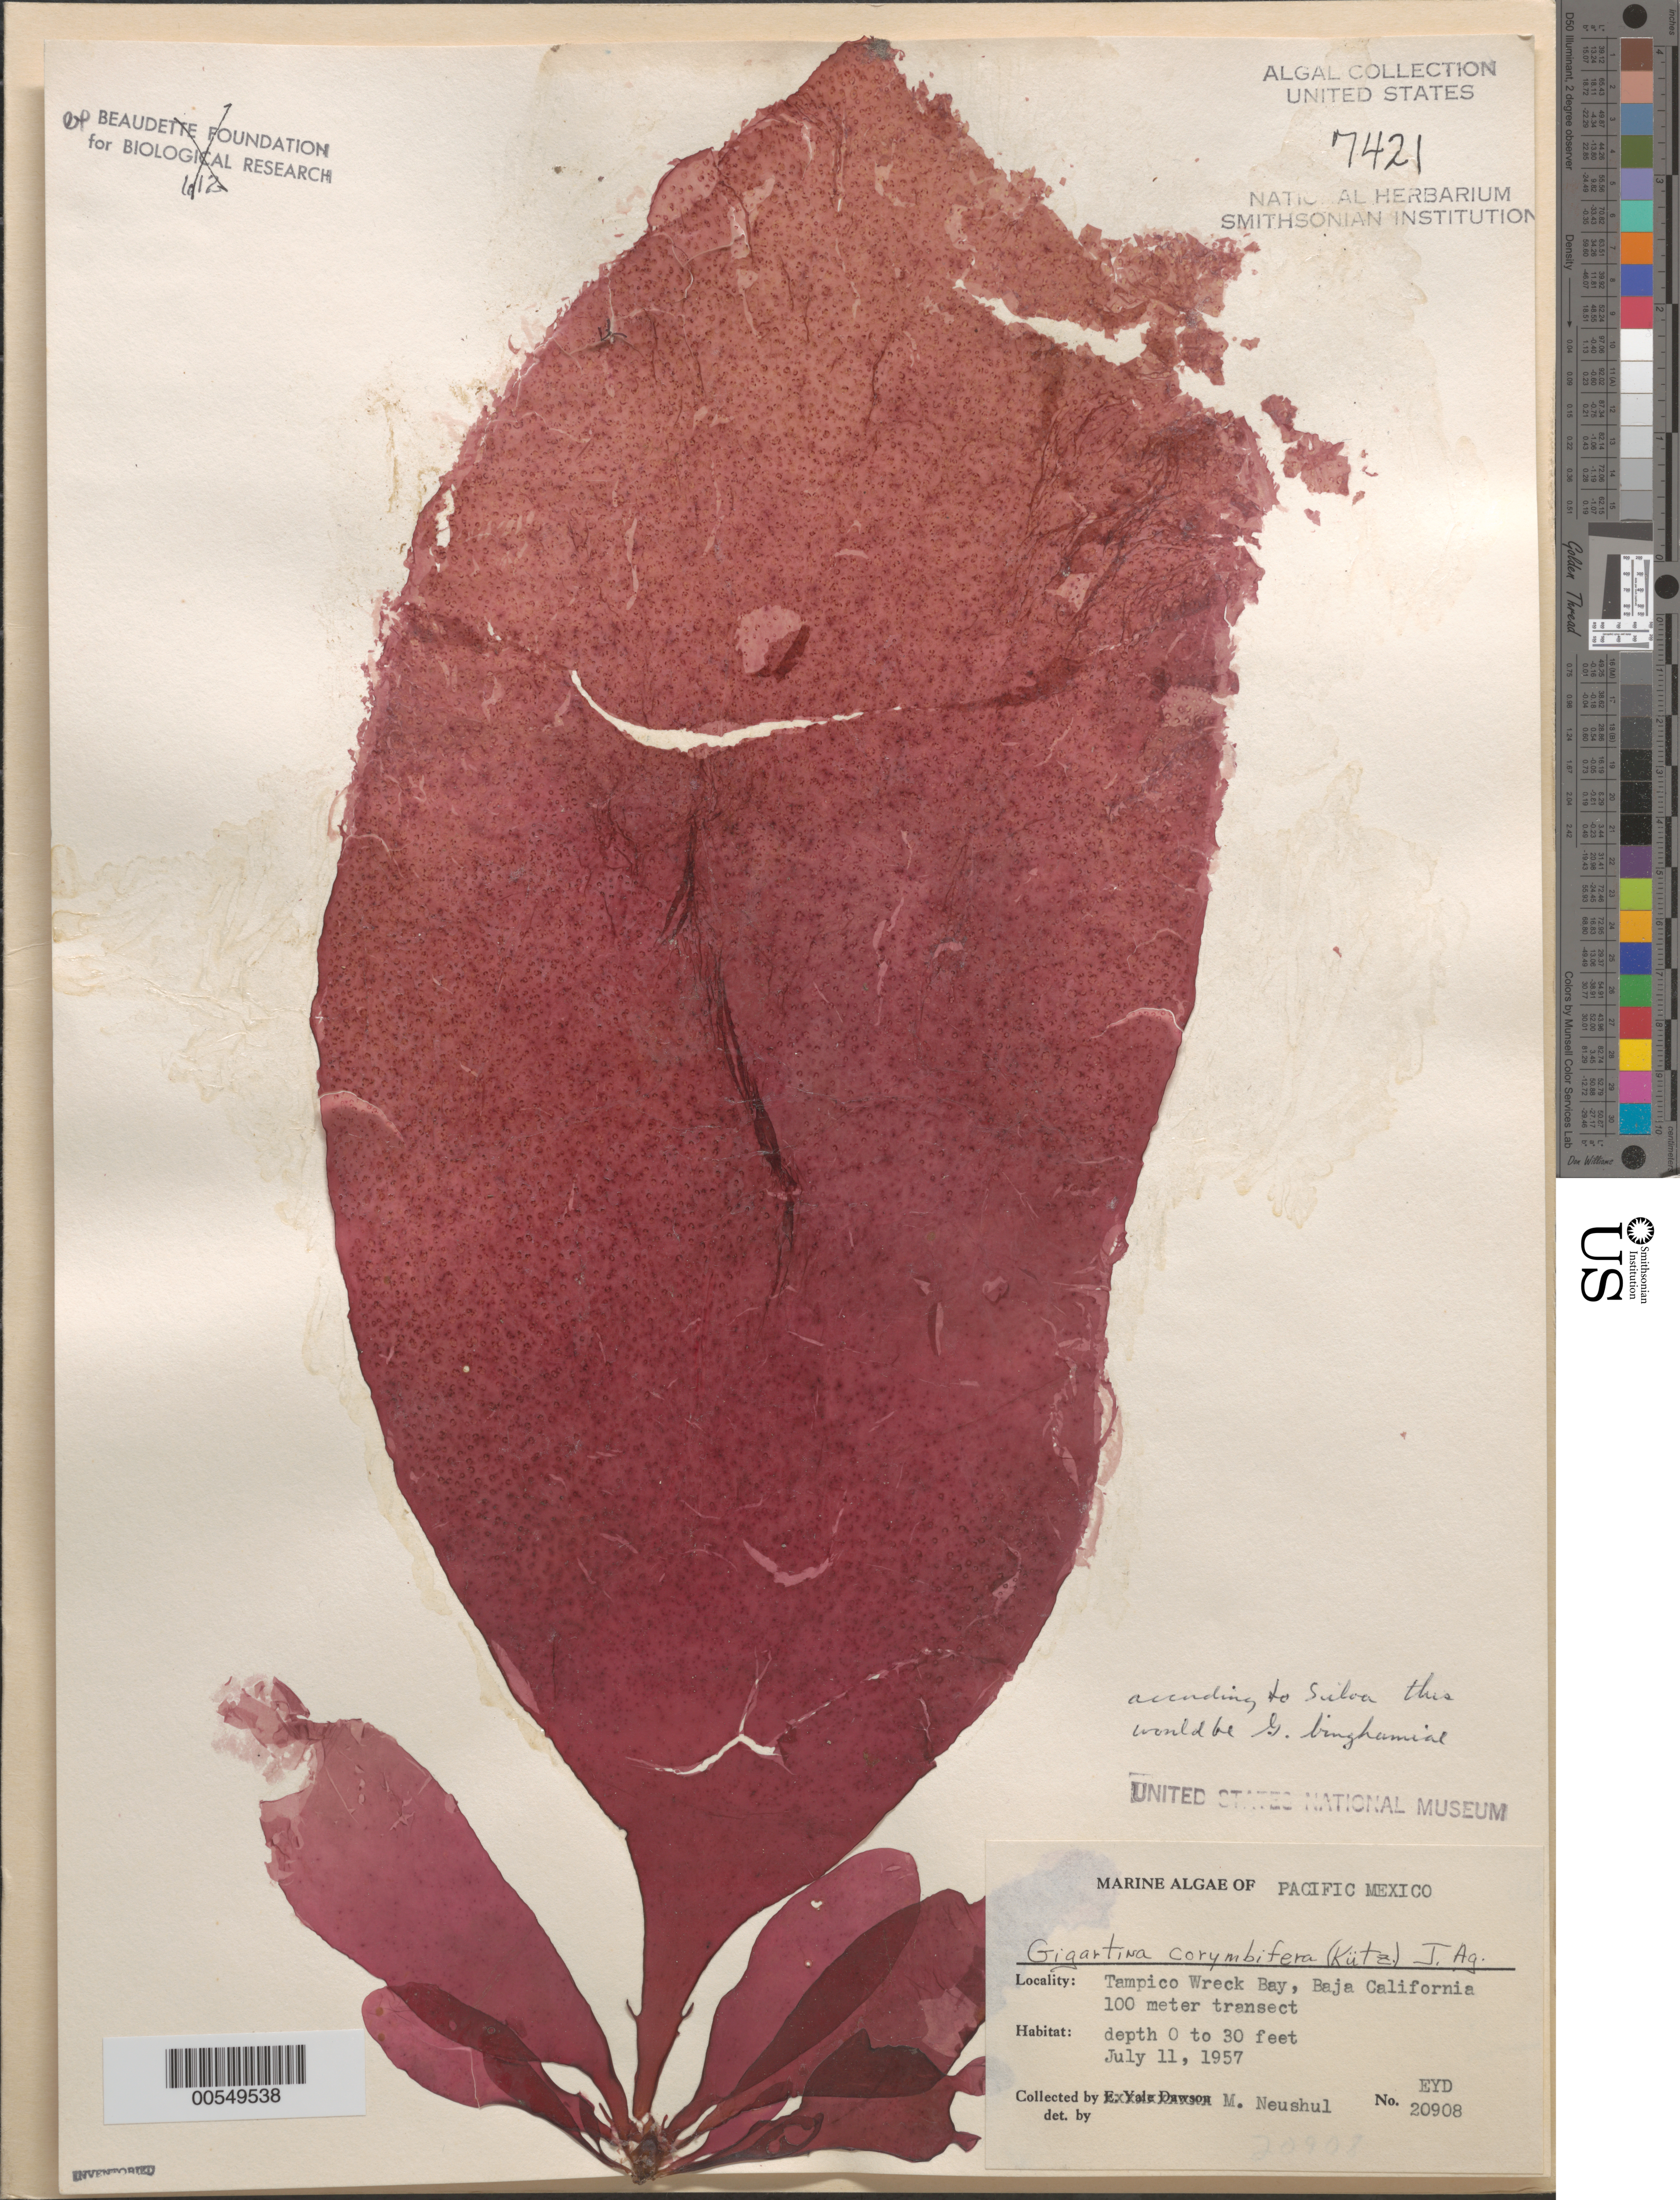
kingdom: Plantae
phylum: Rhodophyta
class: Florideophyceae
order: Gigartinales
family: Gigartinaceae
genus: Chondracanthus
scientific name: Chondracanthus corymbiferus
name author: (Kütz.) Guiry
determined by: Algae name updating Project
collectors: M. Neushul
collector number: EYD 20908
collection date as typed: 11 Jul 1957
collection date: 1957-07-11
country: Mexico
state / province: Baja California Norte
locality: Tampico Wreck Bay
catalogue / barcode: US 7421